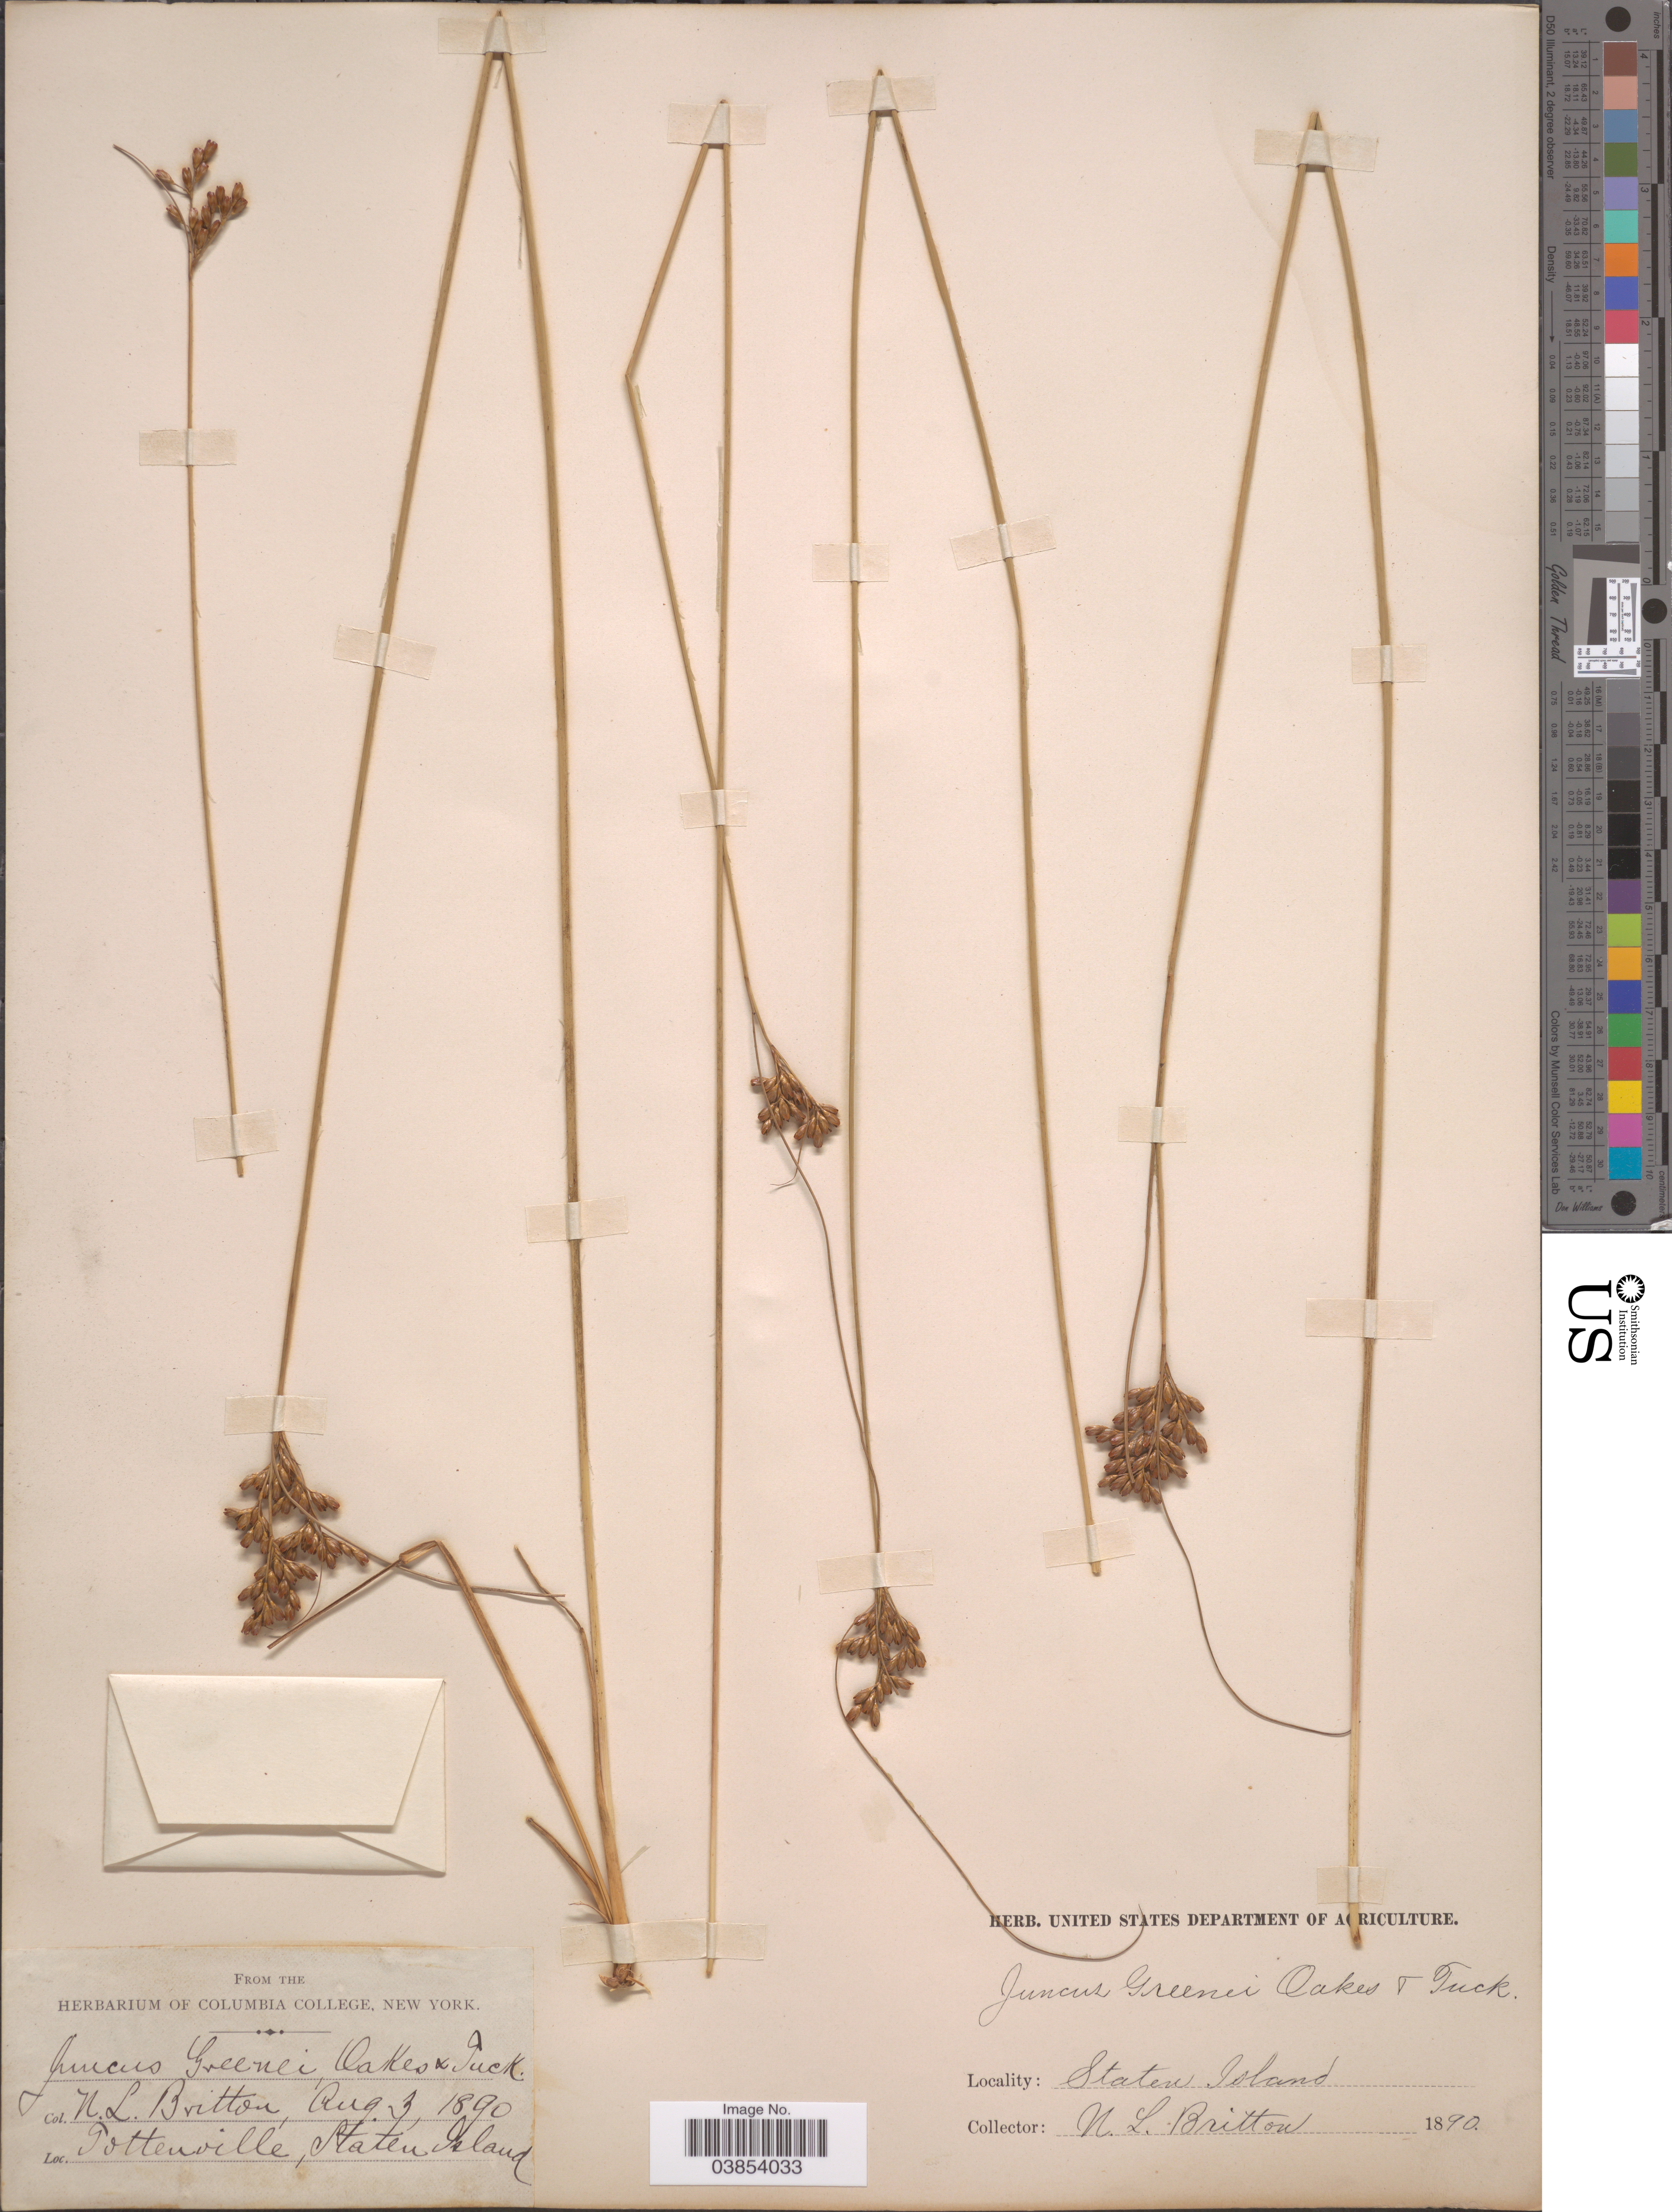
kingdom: Plantae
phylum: Tracheophyta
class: Liliopsida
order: Poales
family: Juncaceae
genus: Juncus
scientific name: Juncus greenei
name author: Oakes & Tuck.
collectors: Mrs. N. L. Britton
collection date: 1890-08-03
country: United States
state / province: New York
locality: Tottenville, Staten Island.